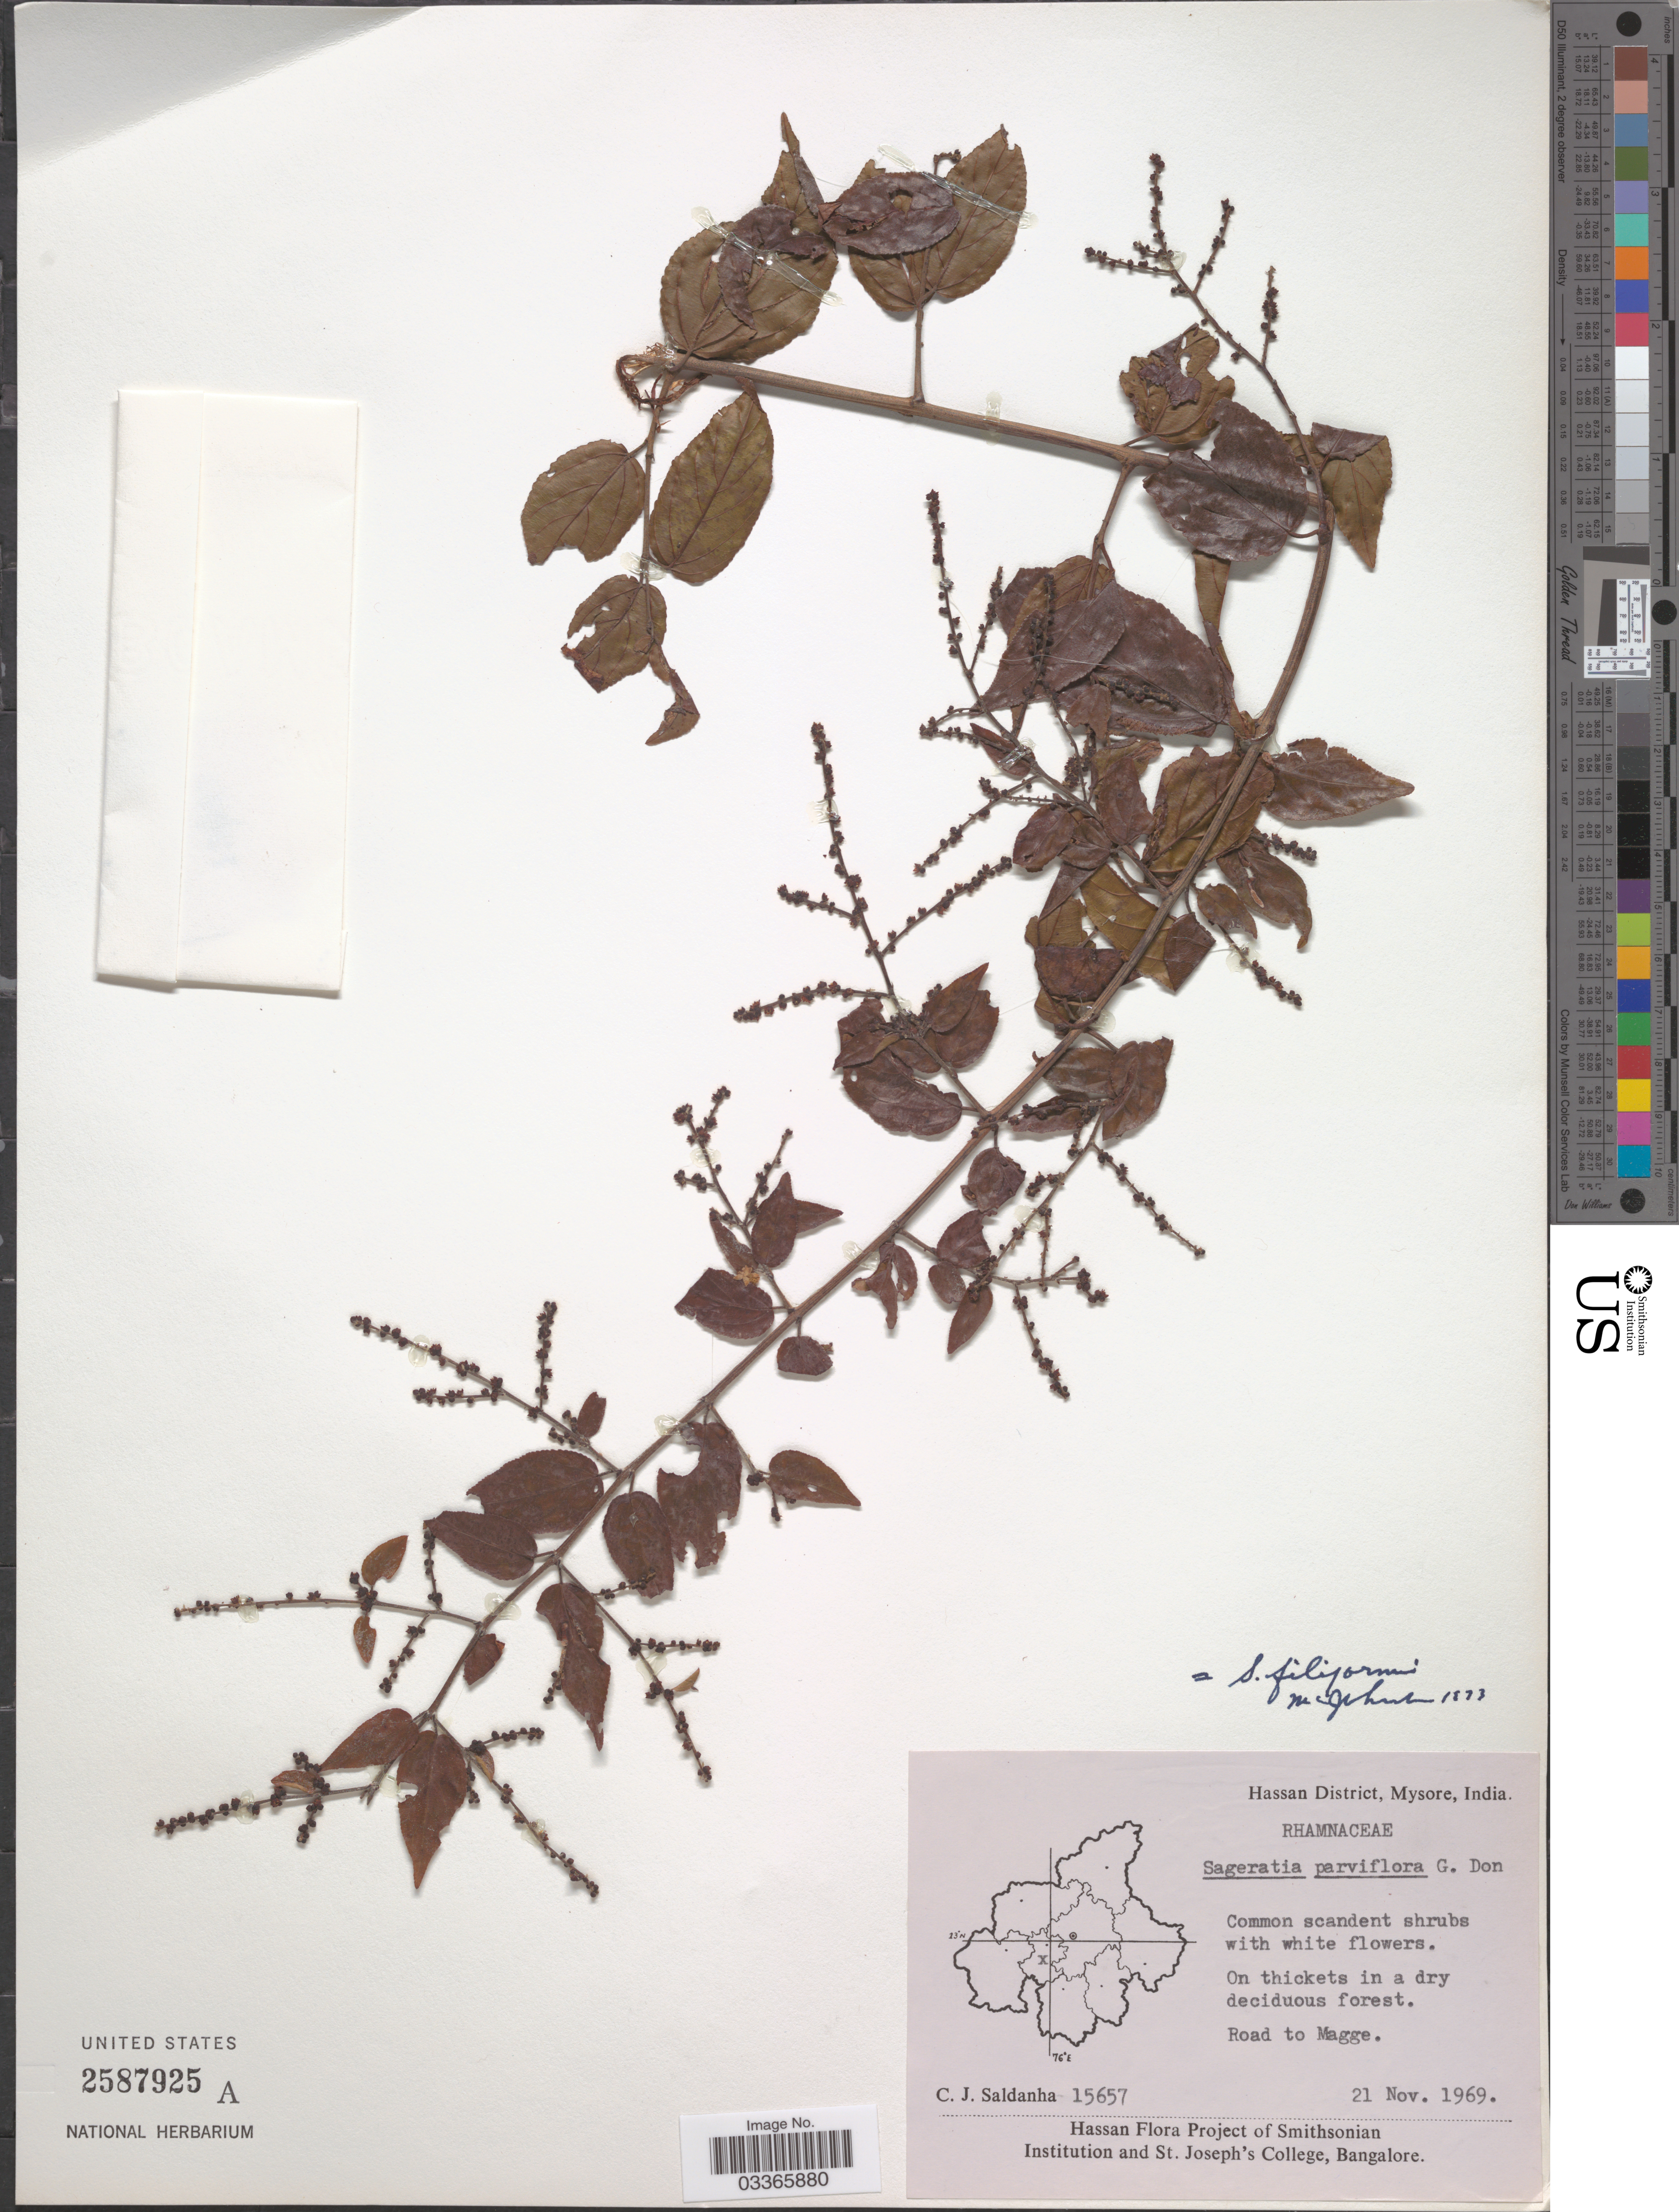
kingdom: Plantae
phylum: Tracheophyta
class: Magnoliopsida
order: Rosales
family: Rhamnaceae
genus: Sageretia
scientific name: Sageretia filiformis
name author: (Roth) G. Don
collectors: C. J. Saldanha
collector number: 15657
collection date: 1969-11-21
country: India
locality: Hassan District, Mysore. Road to Magge.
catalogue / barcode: US 2587925A